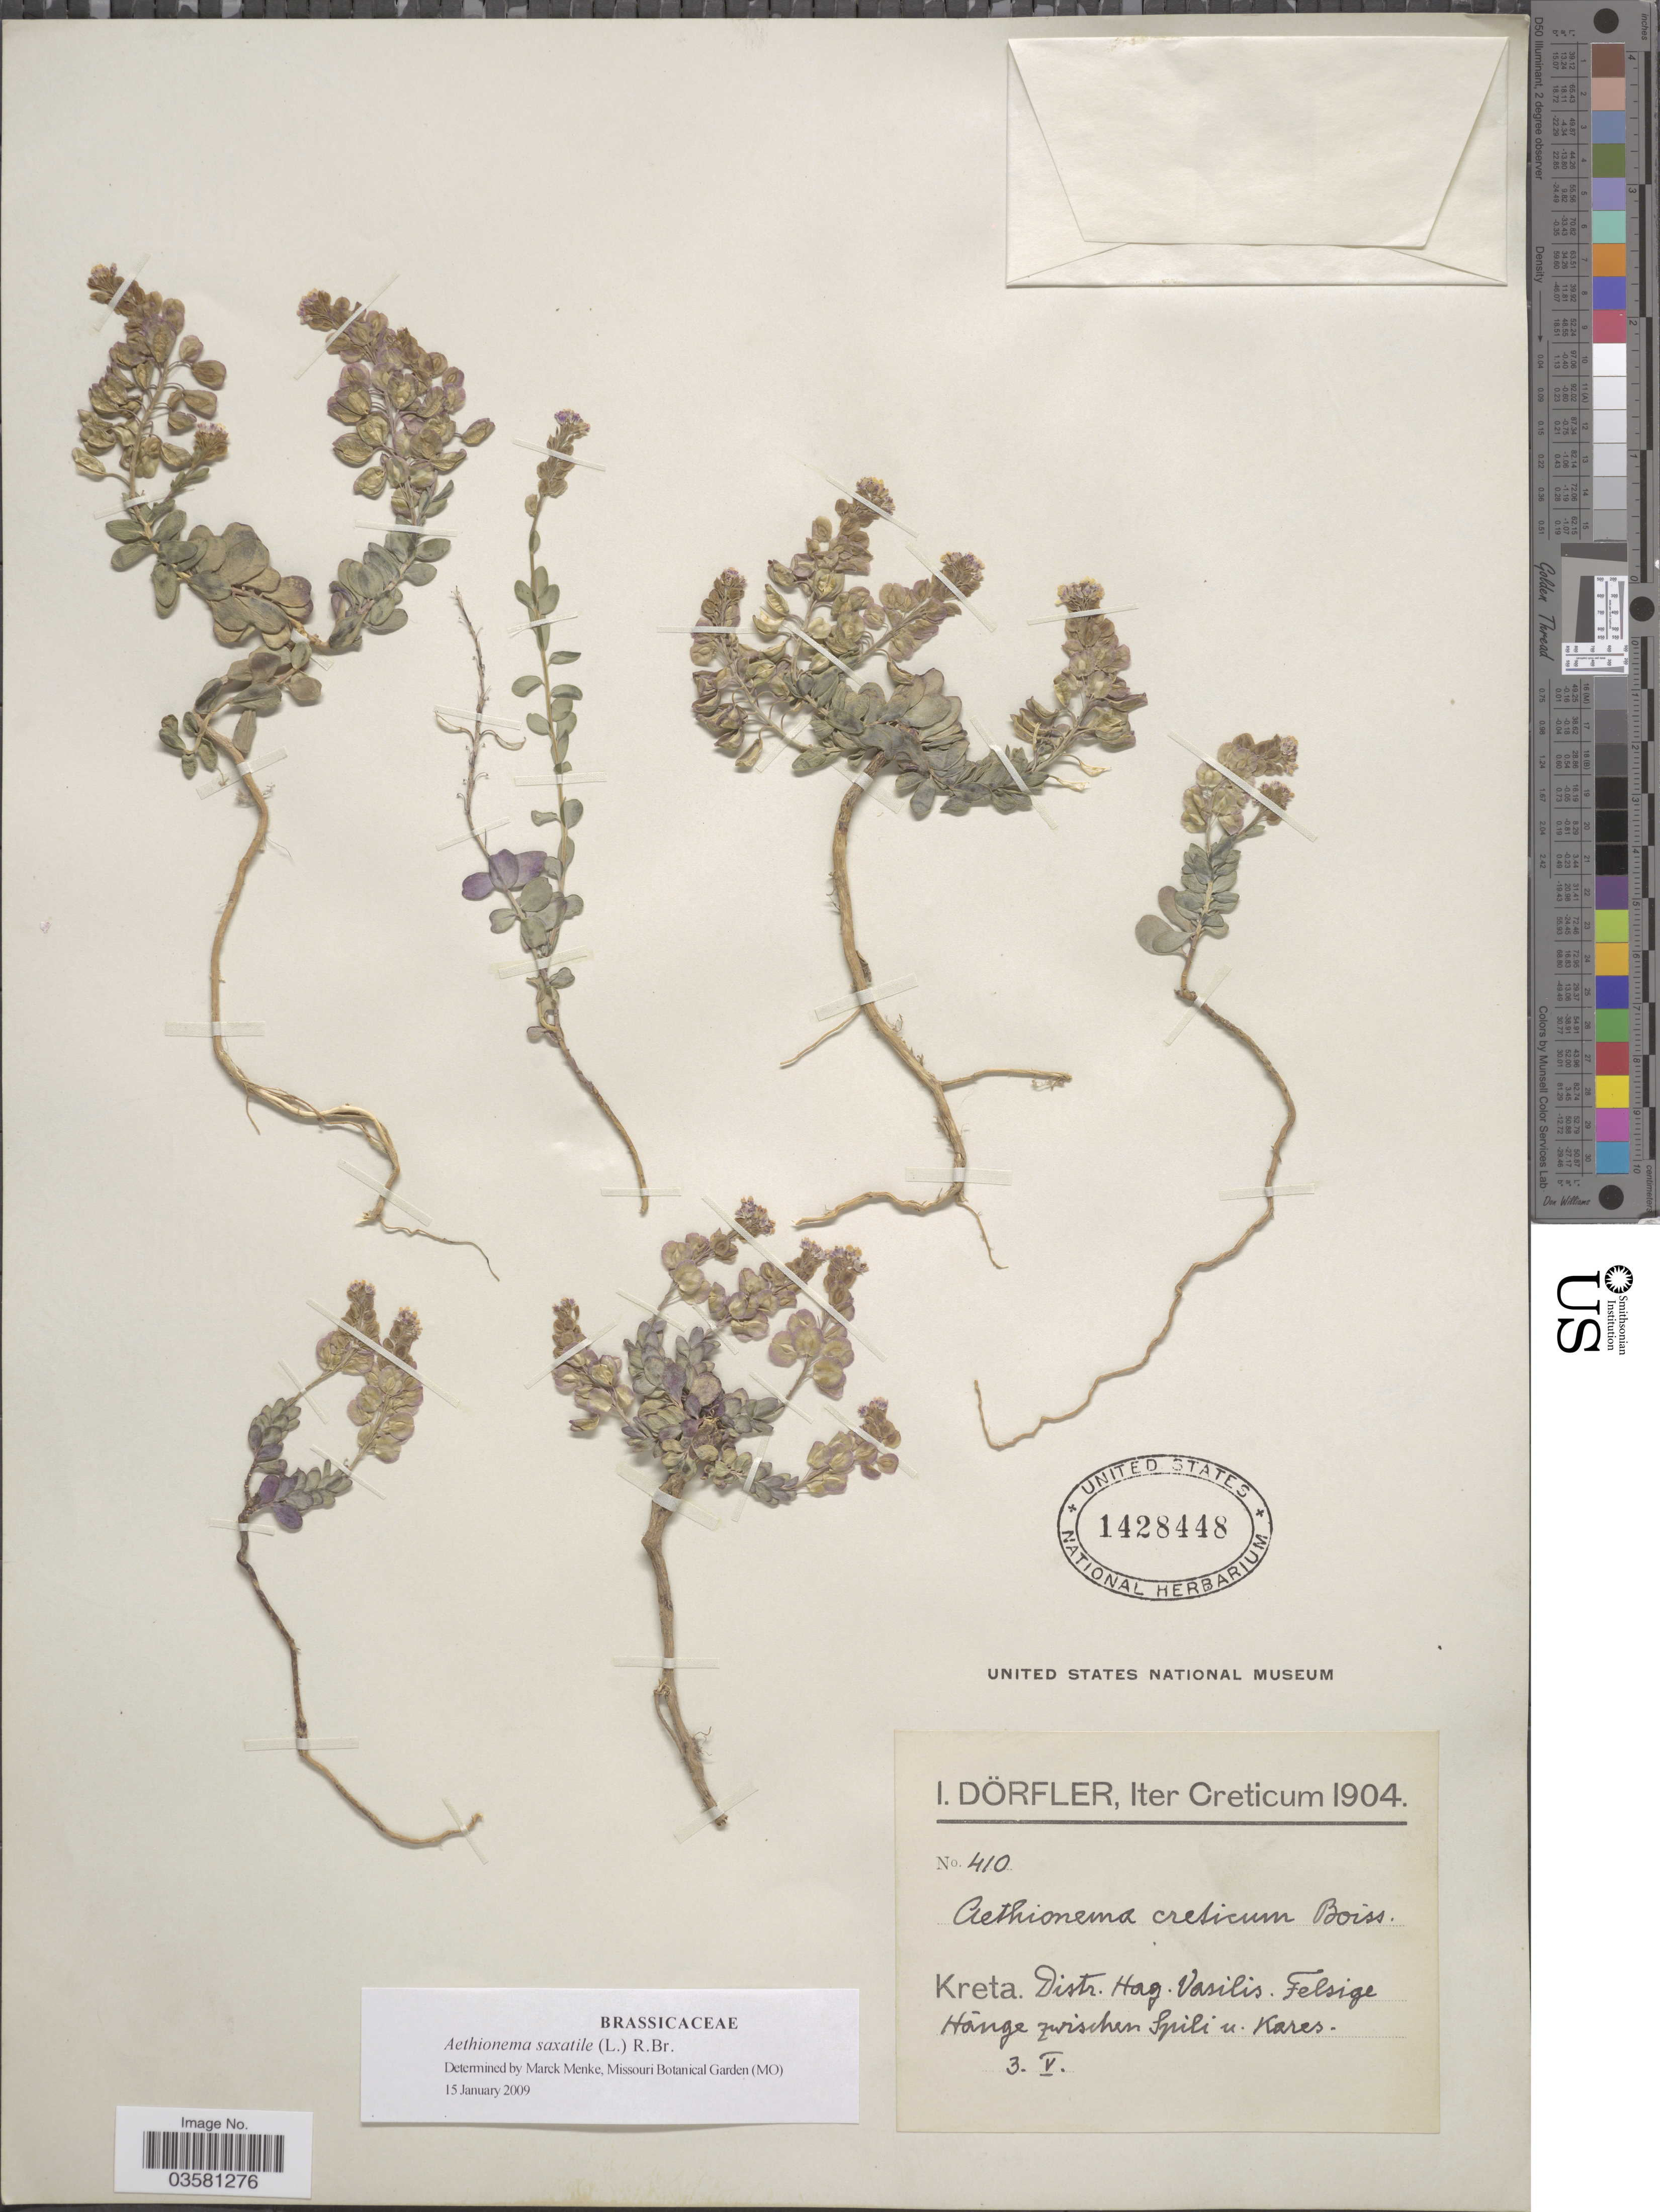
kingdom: Plantae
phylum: Tracheophyta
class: Magnoliopsida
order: Brassicales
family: Brassicaceae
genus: Aethionema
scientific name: Aethionema saxatile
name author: (L.) W.T. Aiton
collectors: I. Dörfler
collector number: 410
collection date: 1904-05-03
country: Greece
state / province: Crete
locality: Creticum. Kreta. Distr. Hag. Vasilis. Felsige Hänge zwischen Spili m. Kares.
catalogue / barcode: US 1428448